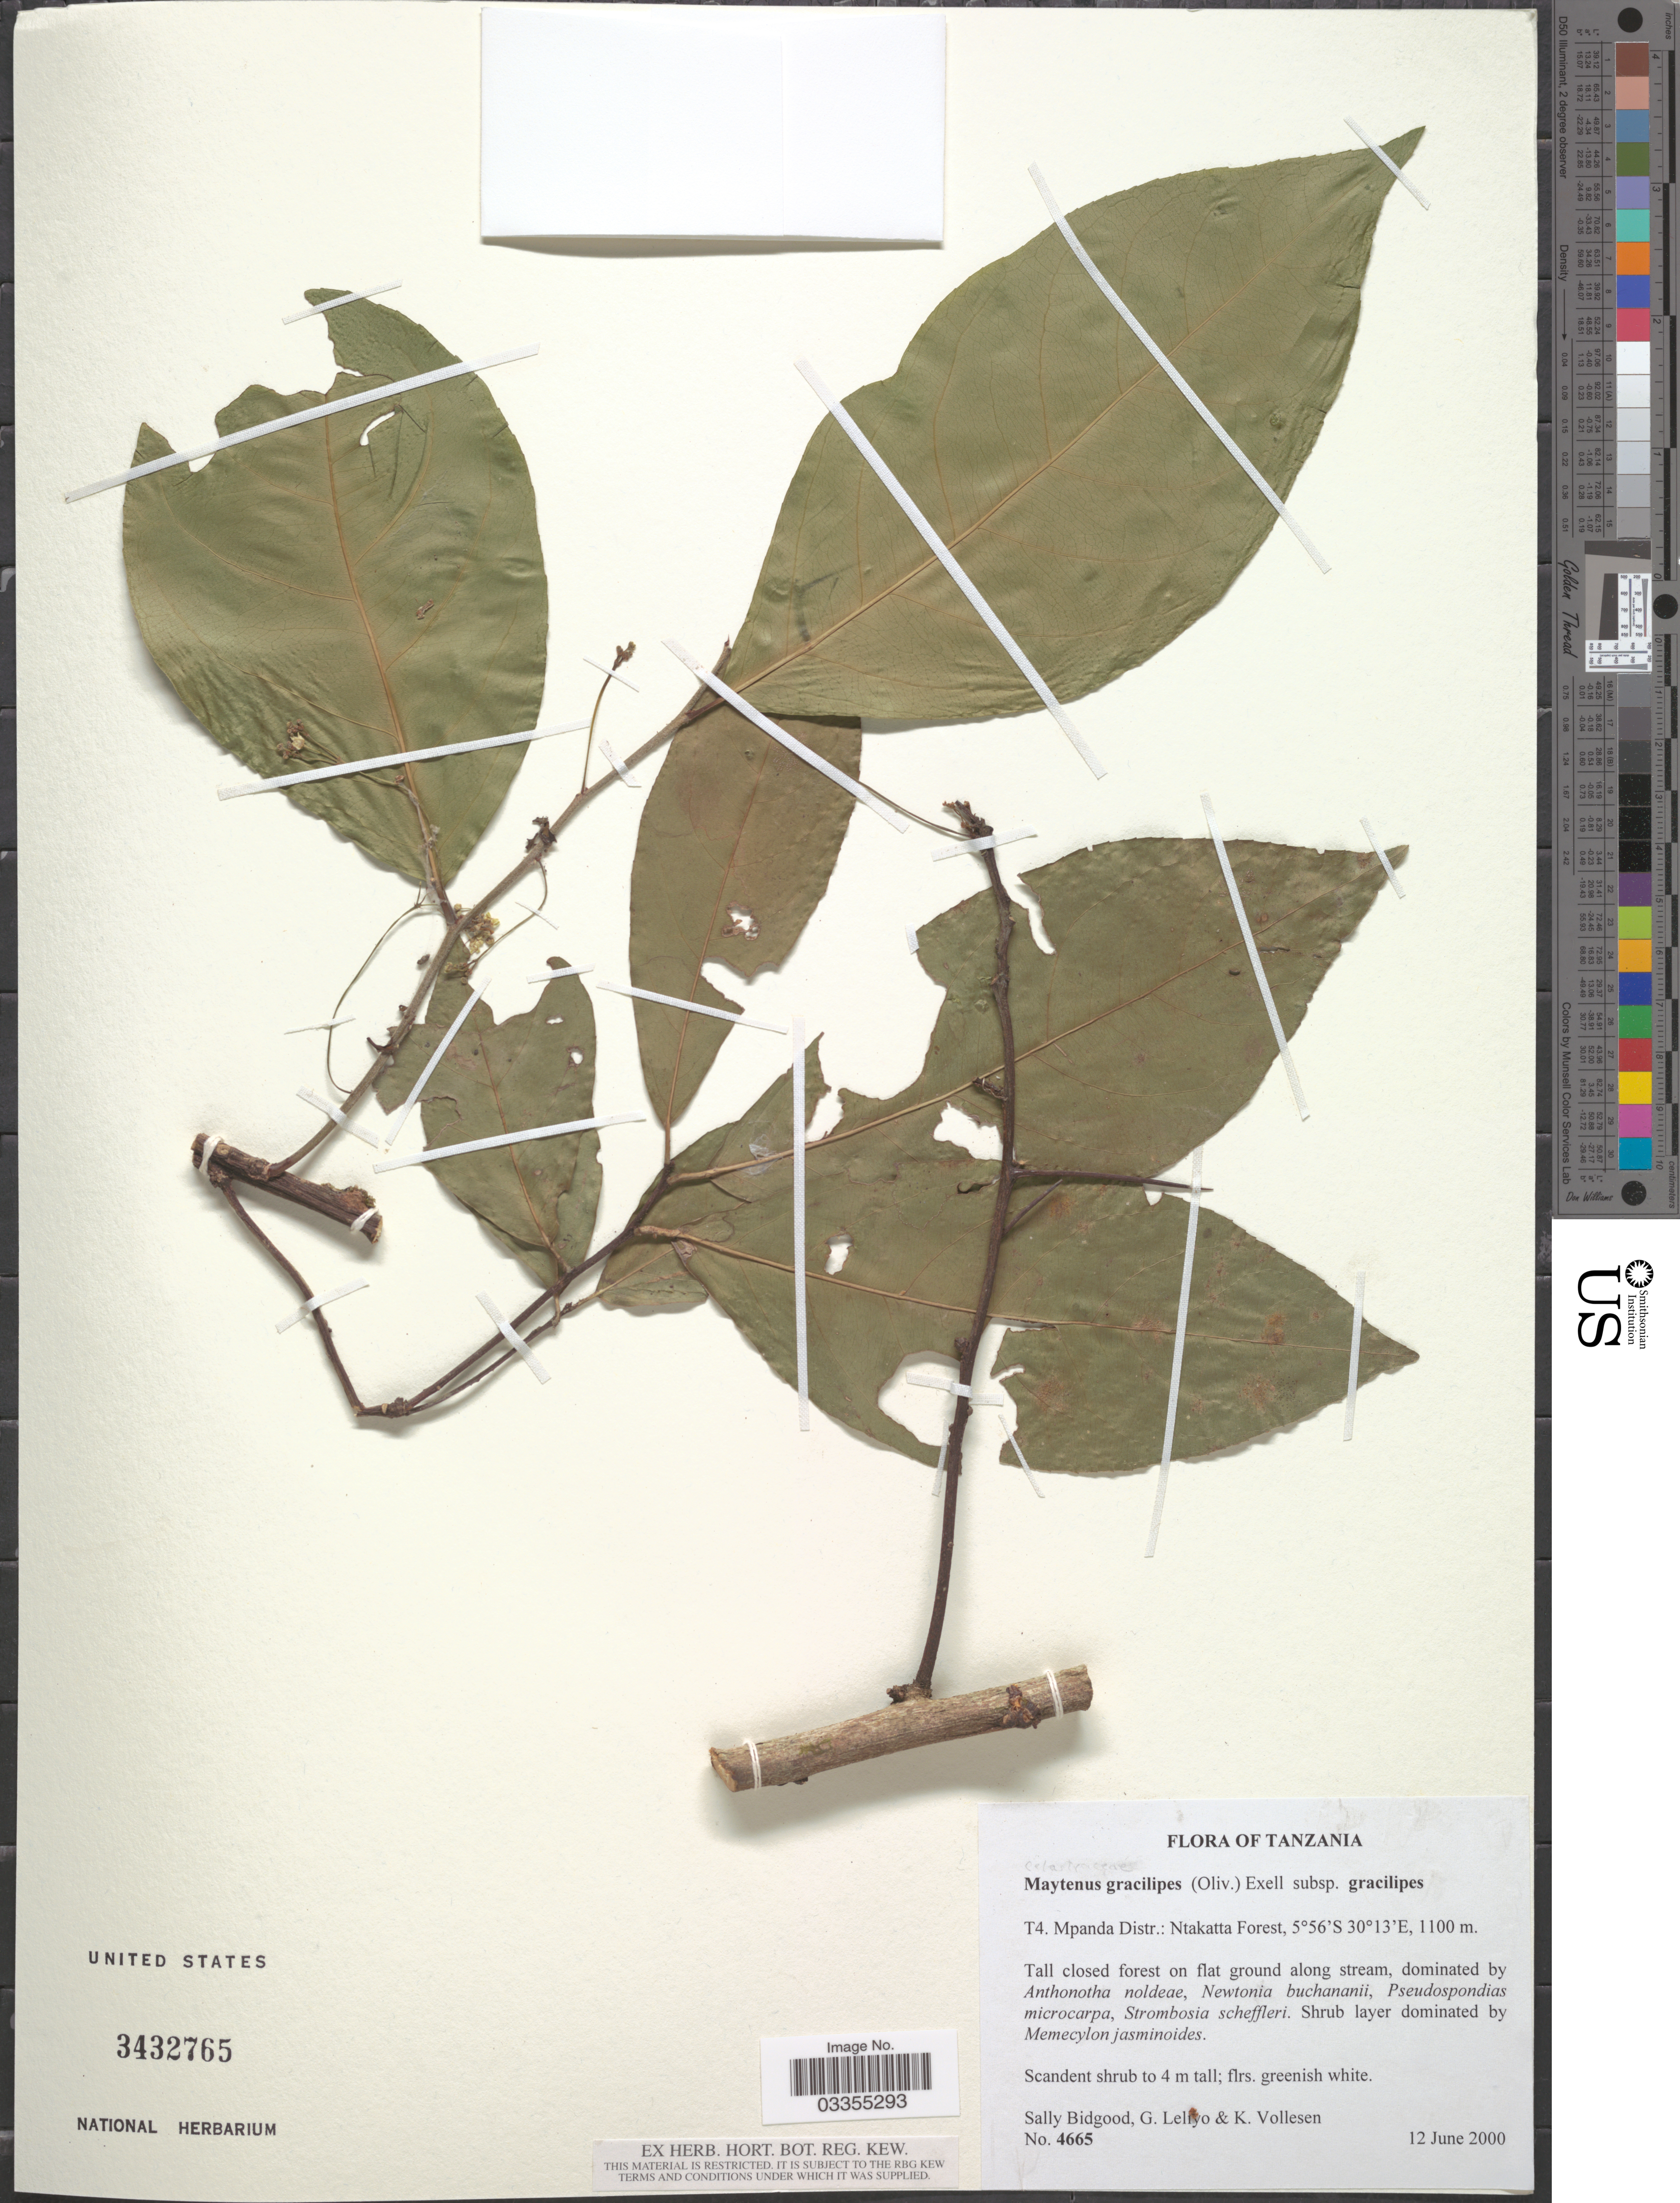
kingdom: Plantae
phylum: Tracheophyta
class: Magnoliopsida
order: Celastrales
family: Celastraceae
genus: Gymnosporia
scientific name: Gymnosporia gracilis subsp. gracilis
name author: Loes.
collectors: S. Bidgood, G. Leliyo & K. Vollesen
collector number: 4665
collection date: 2000-06-12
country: Tanzania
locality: T4. Mpanda Distr.: Ntakatta Forest.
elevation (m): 1100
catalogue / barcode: US 3432765